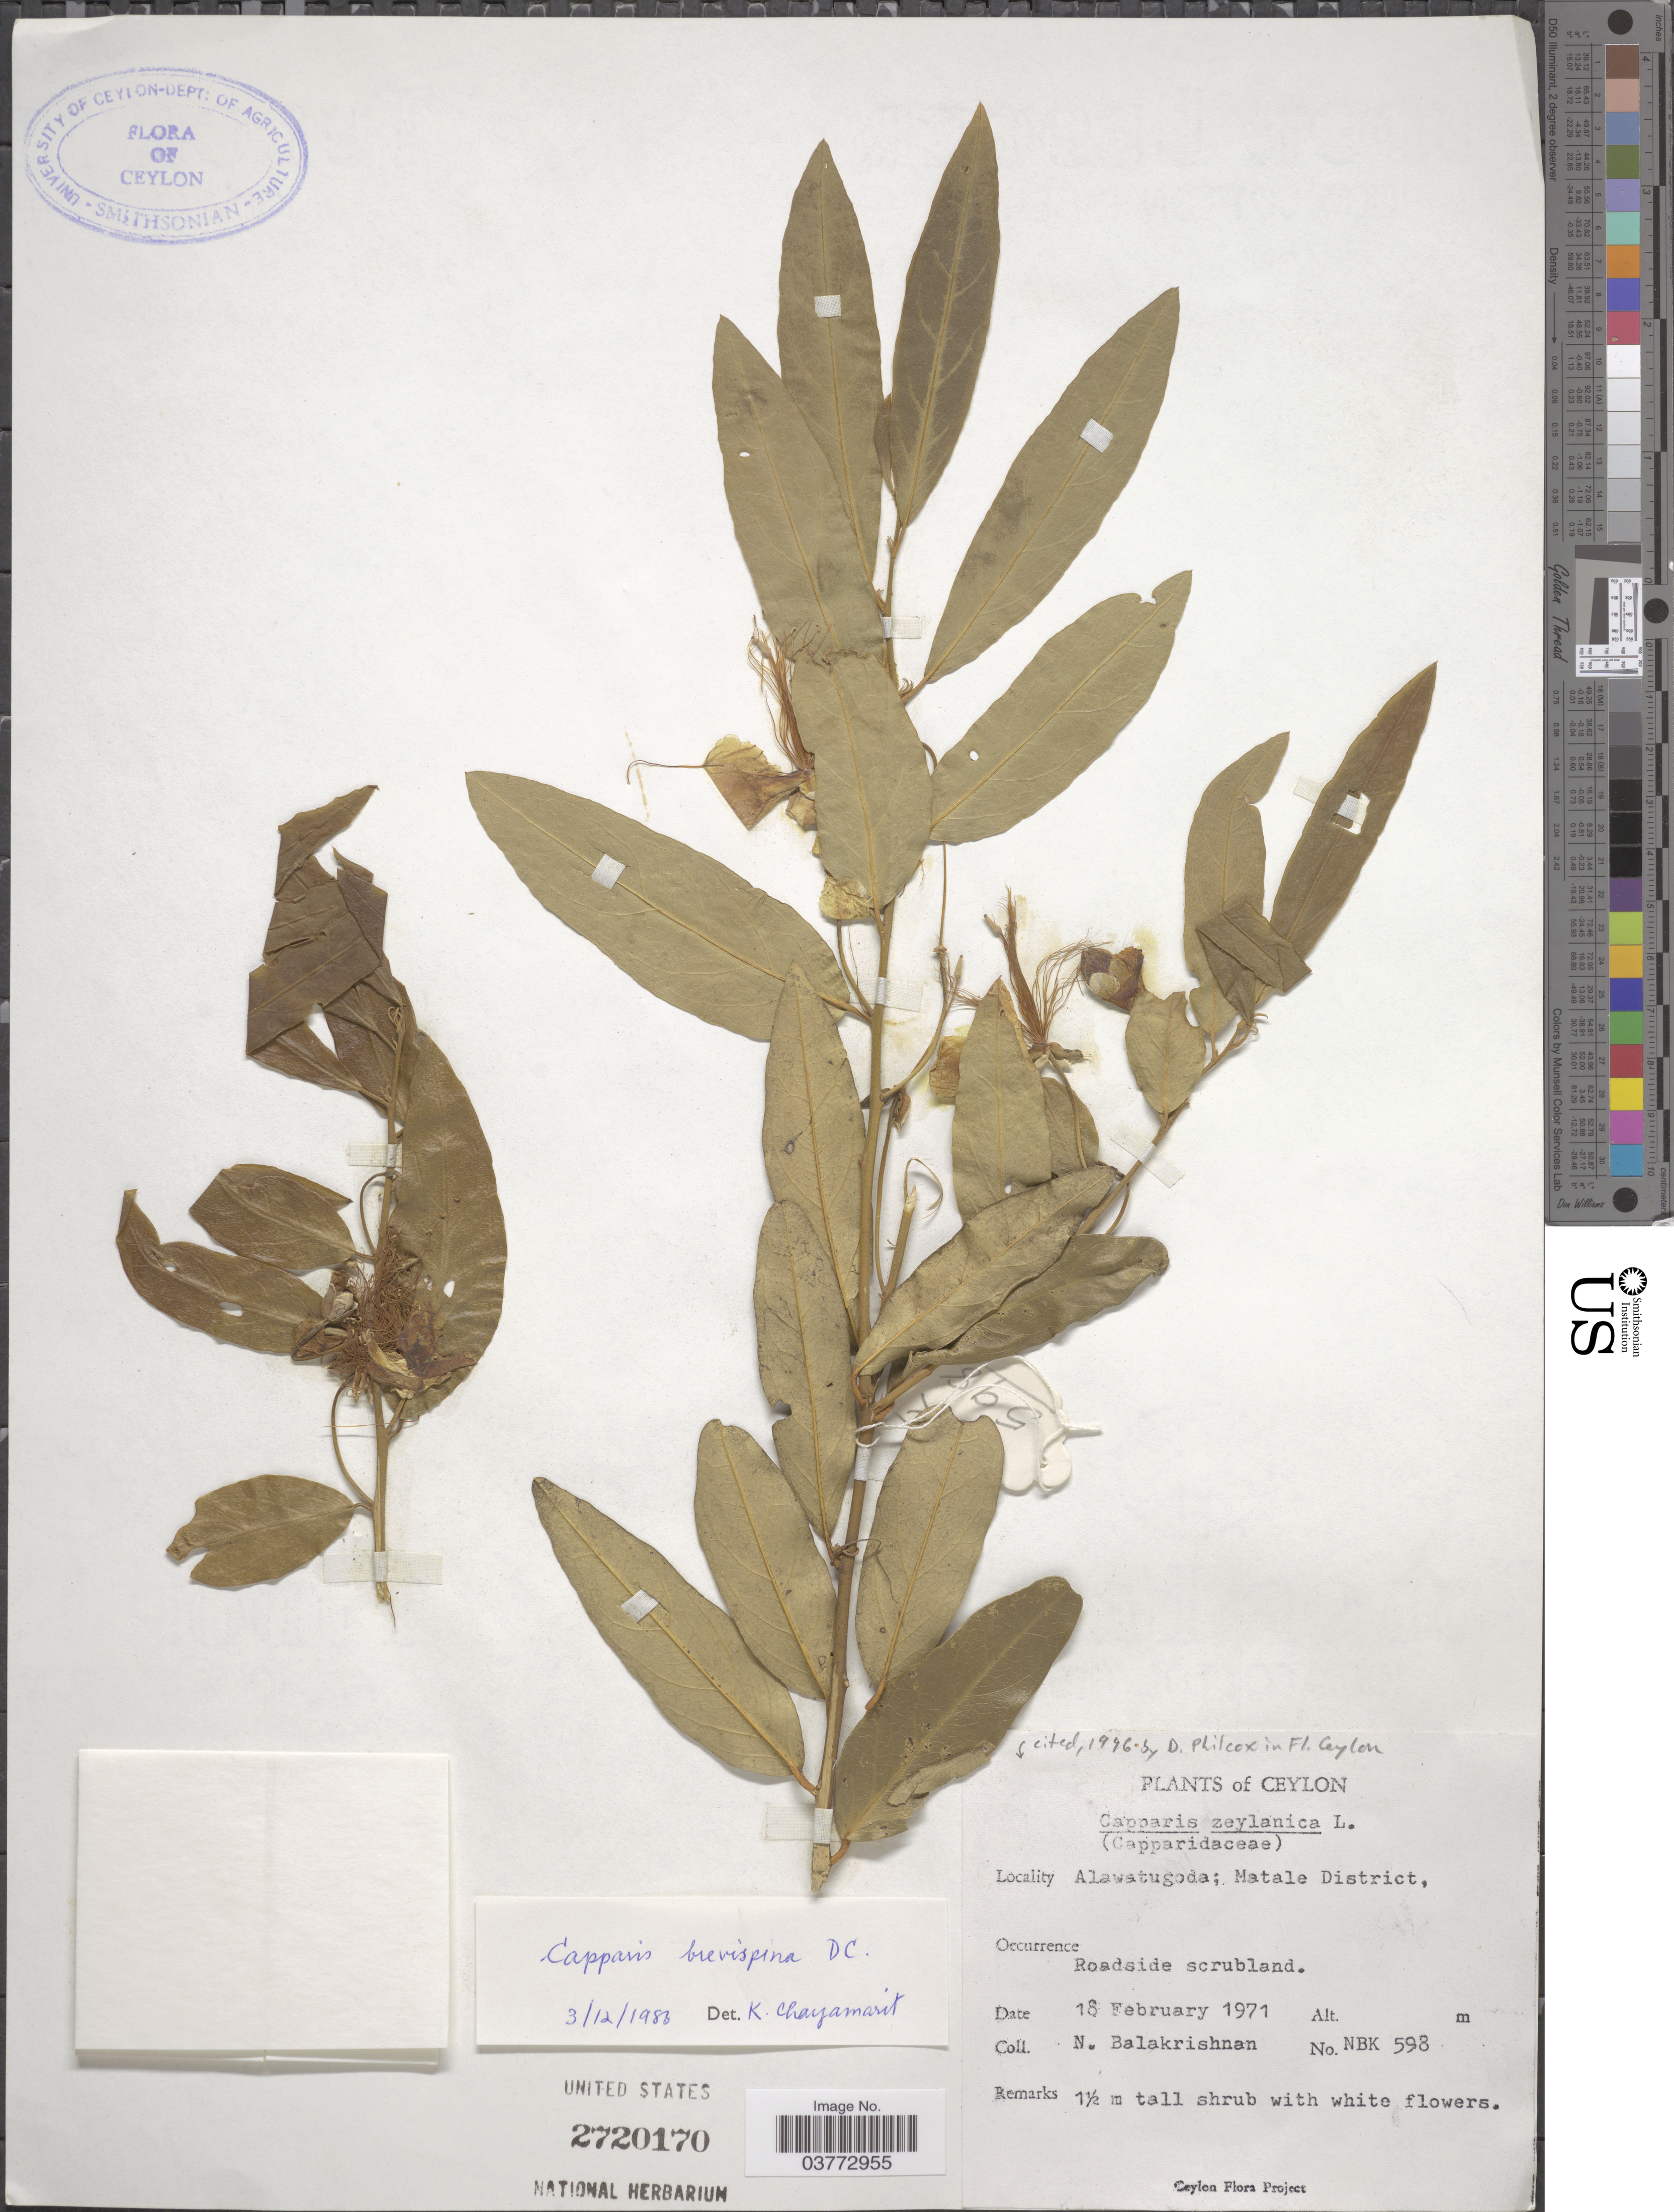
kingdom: Plantae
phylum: Tracheophyta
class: Magnoliopsida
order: Brassicales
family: Capparaceae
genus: Capparis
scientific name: Capparis zeylanica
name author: L.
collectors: N. Balakrishnan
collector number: NBK598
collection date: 1971-02-18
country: Sri Lanka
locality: Ceylon. Alawatugoda; Matale District.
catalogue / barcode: US 2720170